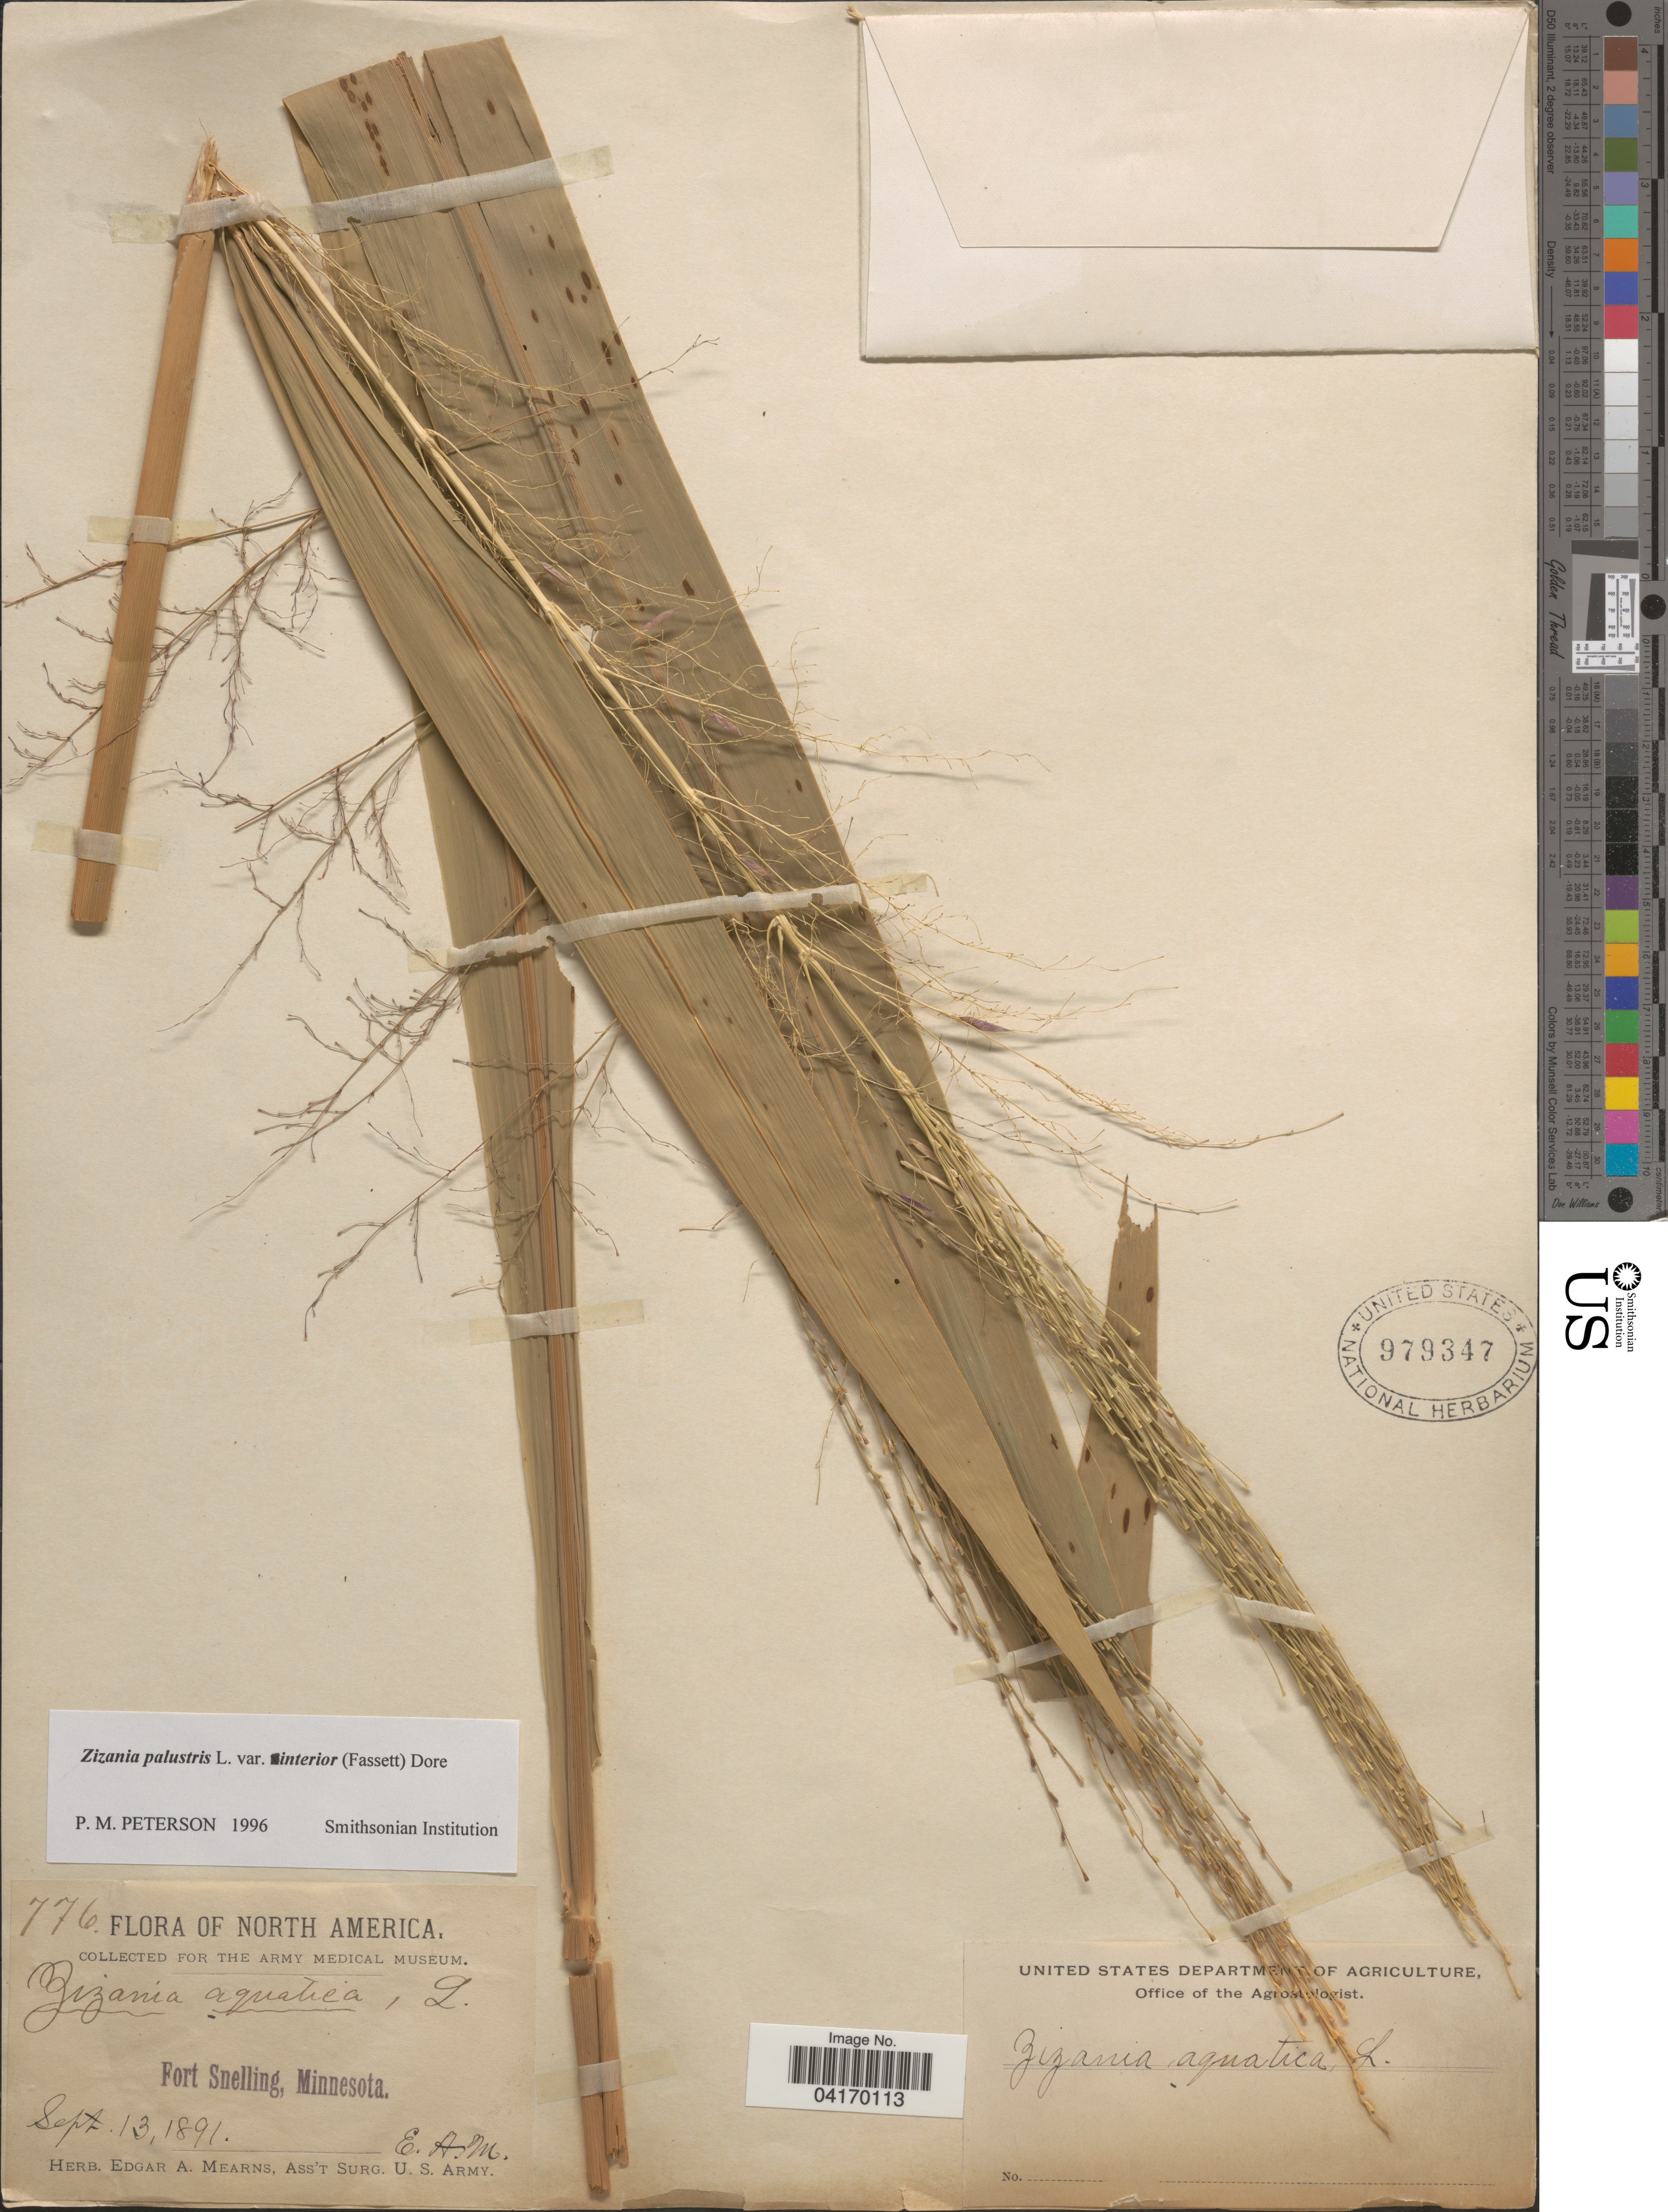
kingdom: Plantae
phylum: Tracheophyta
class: Liliopsida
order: Poales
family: Poaceae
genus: Zizania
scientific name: Zizania aquatica var. interior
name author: Fassett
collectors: E. A. Mearns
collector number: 776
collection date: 1891-09-13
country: United States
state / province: Minnesota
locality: Fort Snelling.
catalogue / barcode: US 979347